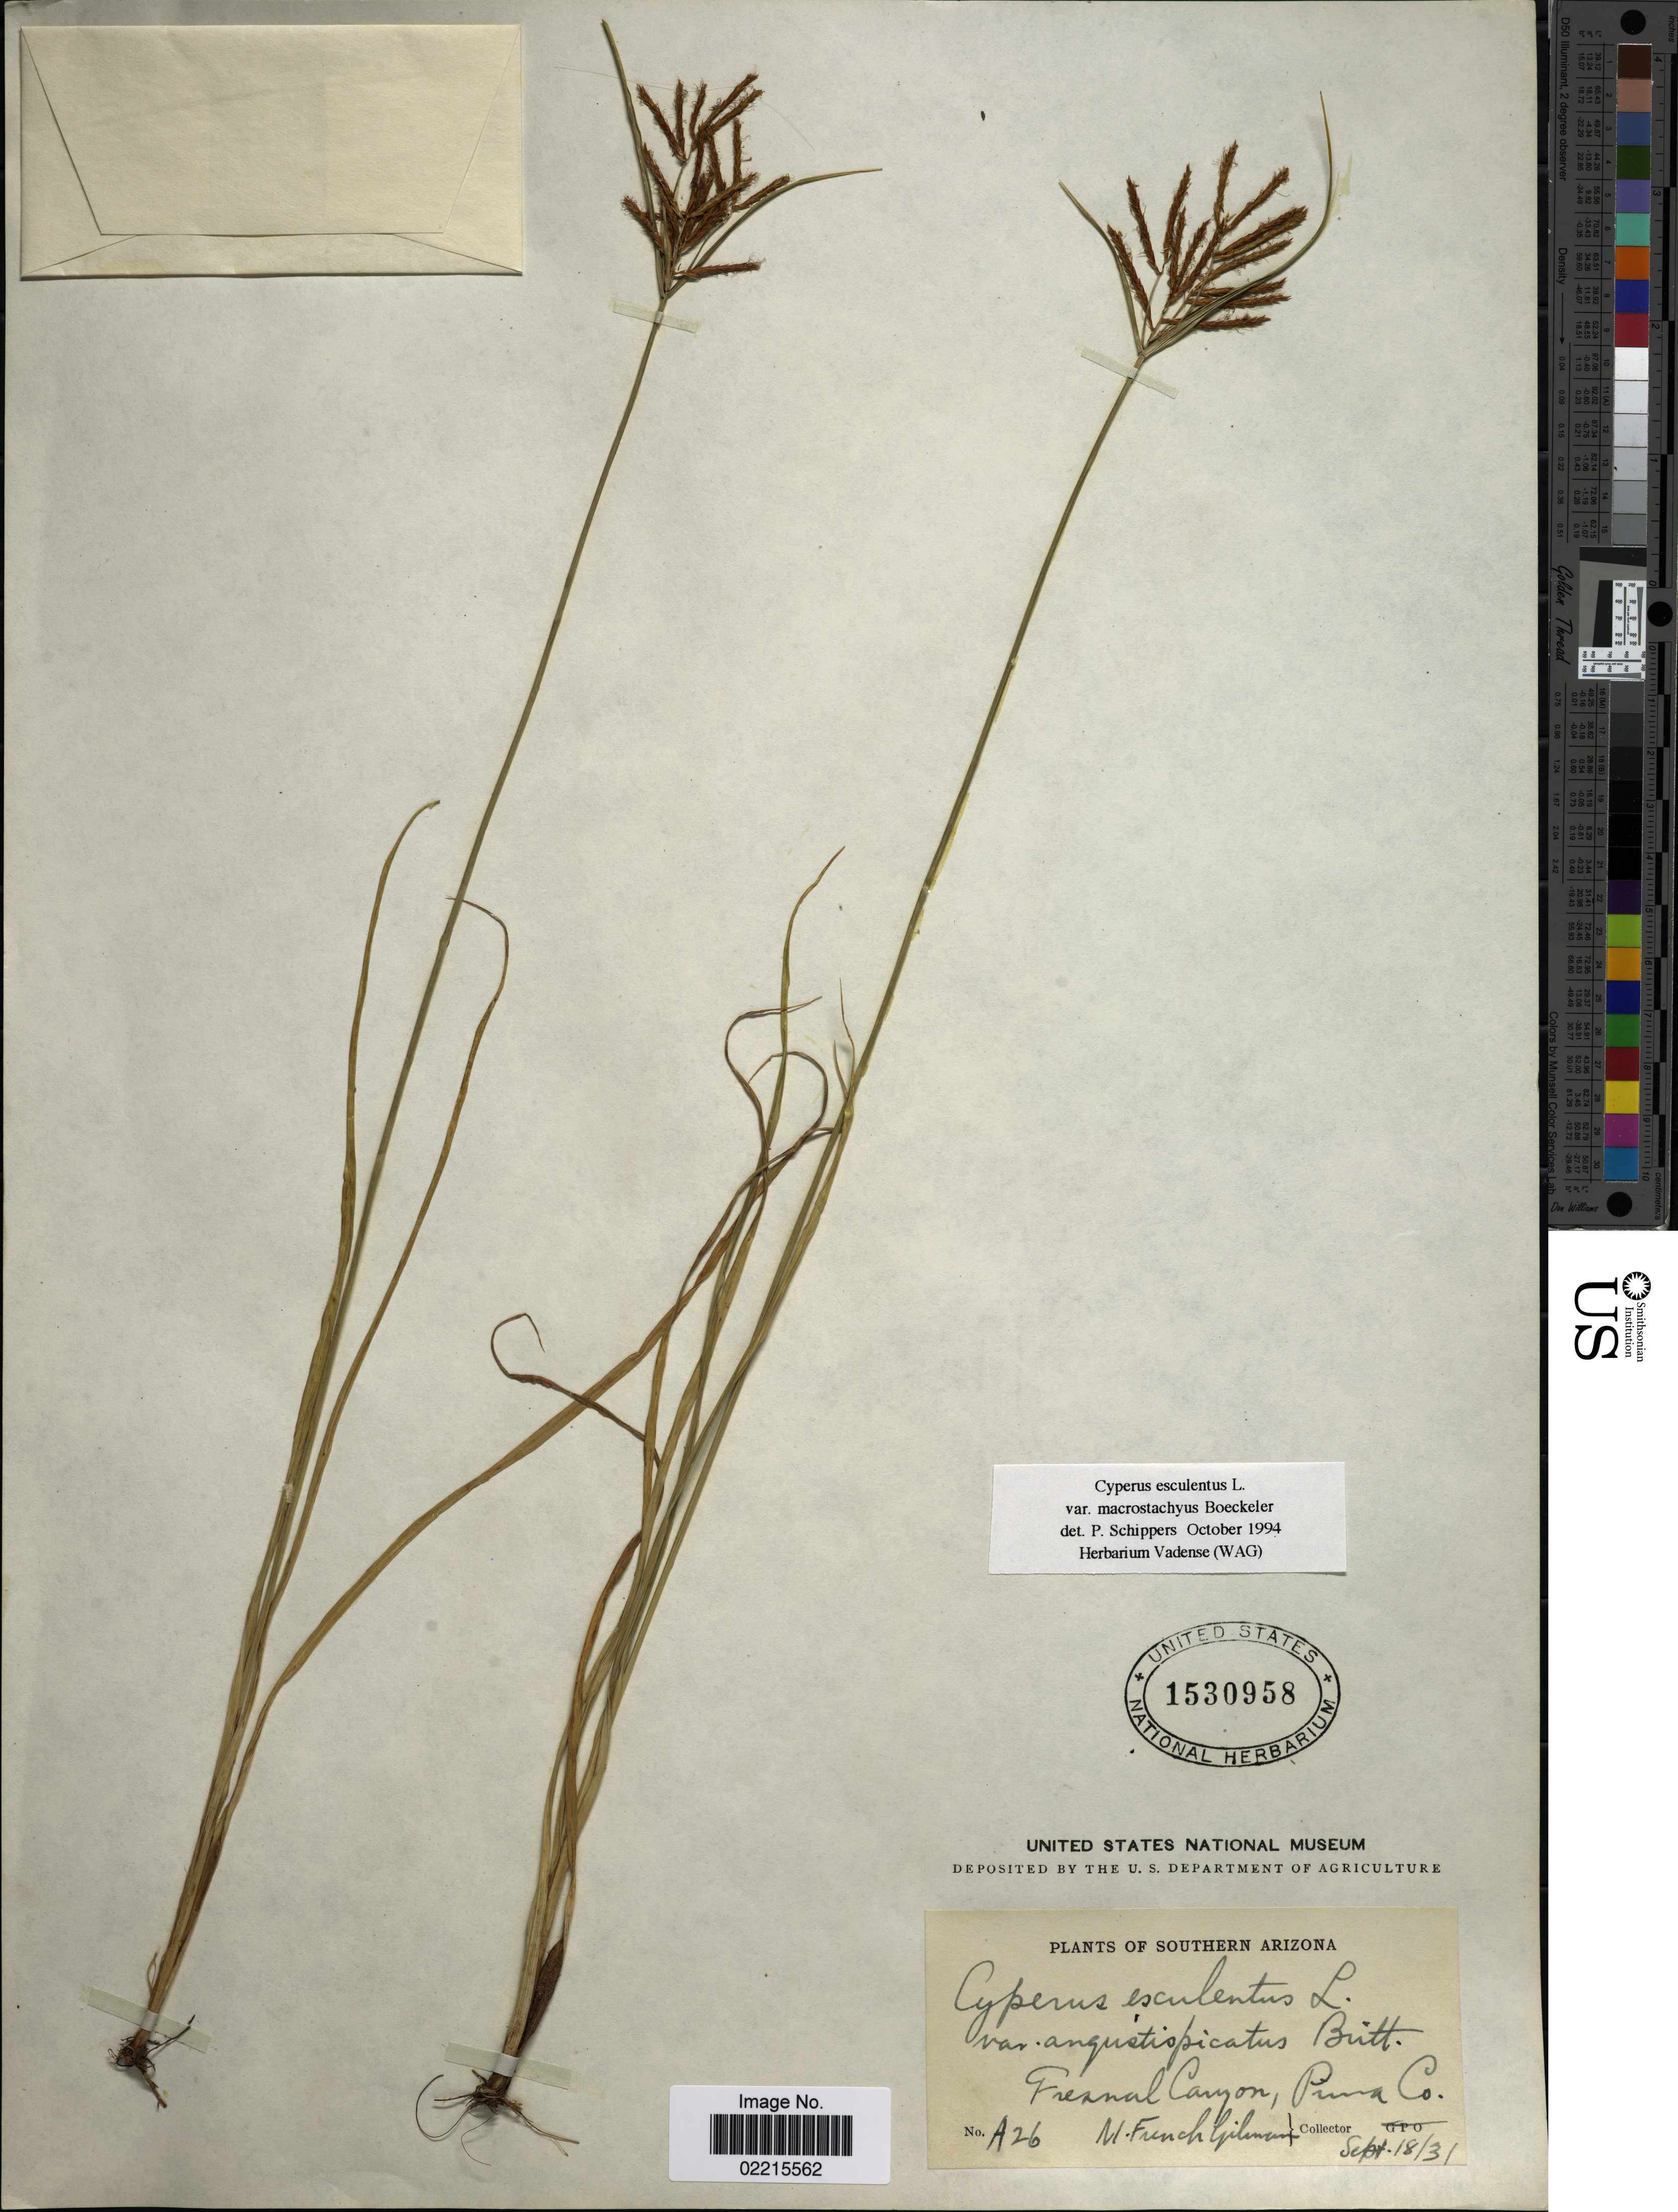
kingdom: Plantae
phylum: Tracheophyta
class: Liliopsida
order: Poales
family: Cyperaceae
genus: Cyperus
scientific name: Cyperus esculentus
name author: L.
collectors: M. F. Gilman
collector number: A 26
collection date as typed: Transcribed d/m/y: 18/9/31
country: United States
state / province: Arizona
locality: Southern Arizona, Fresnal Canyon, Pima Co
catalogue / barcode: US 1530958